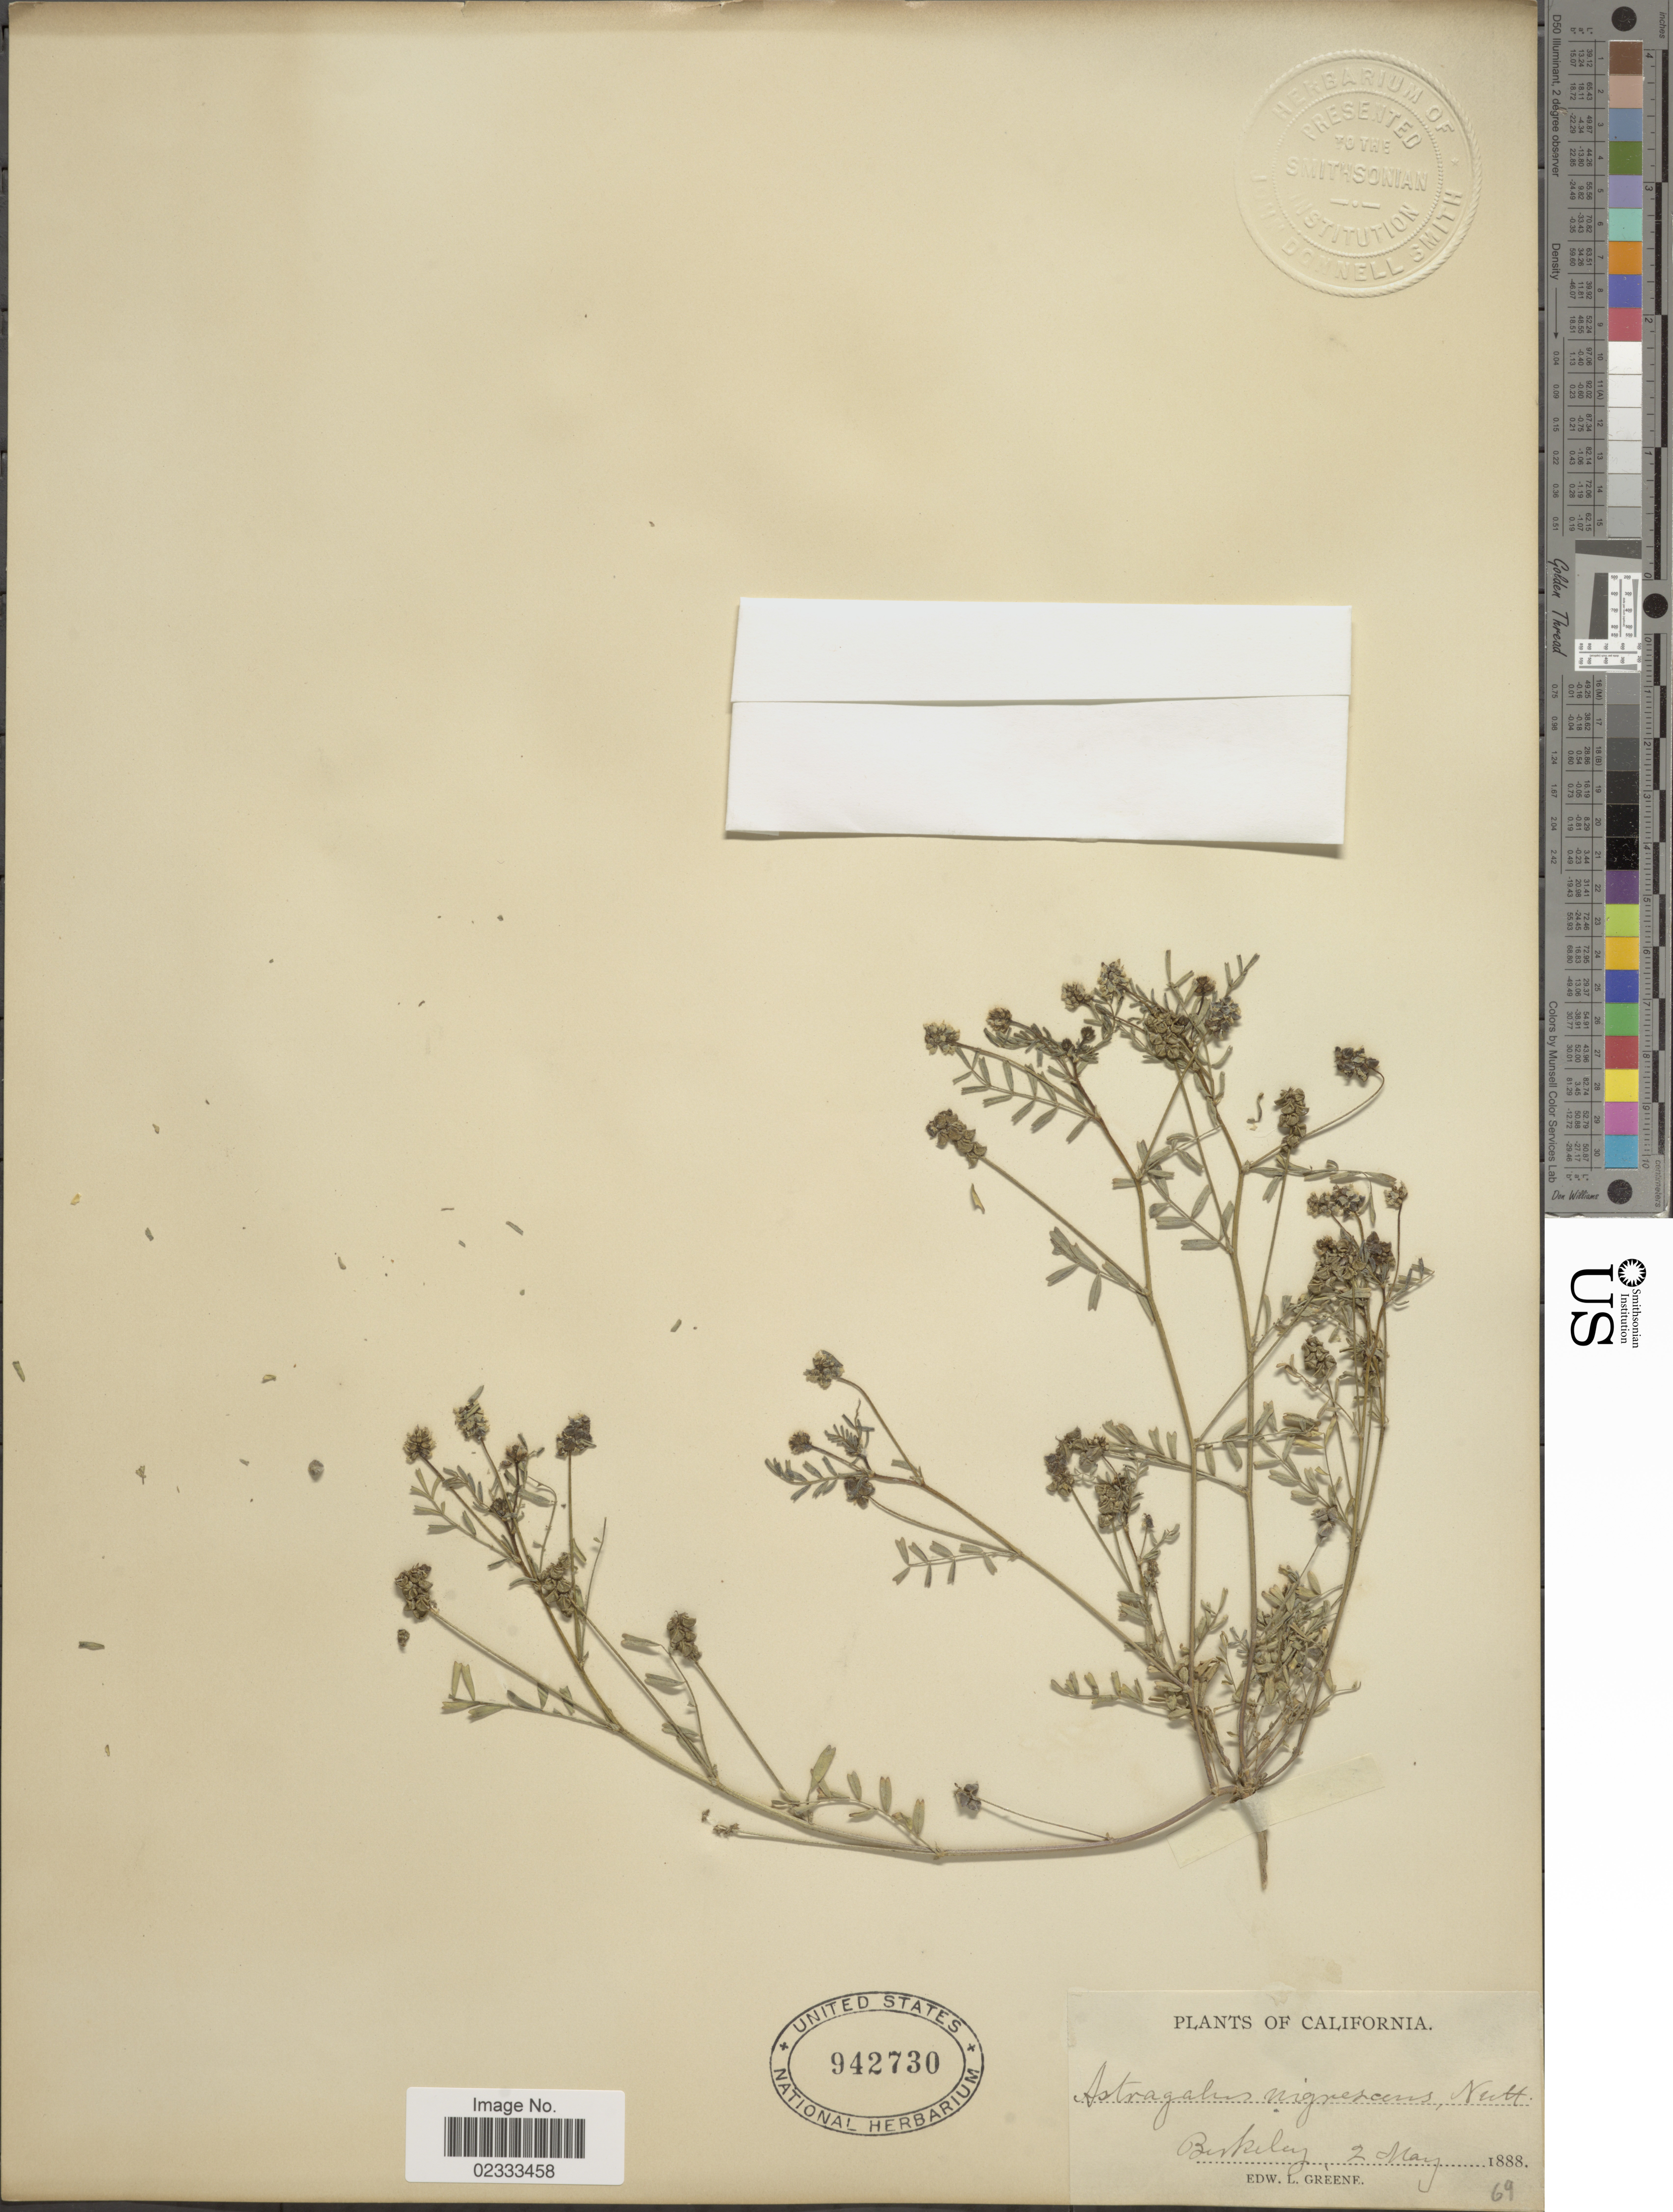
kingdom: Plantae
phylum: Tracheophyta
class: Magnoliopsida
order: Fabales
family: Fabaceae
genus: Astragalus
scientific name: Astragalus nigrescens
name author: Pall.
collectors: E. L. Greene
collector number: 69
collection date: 1888-05-02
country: United States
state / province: California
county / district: Alameda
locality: Berkeley.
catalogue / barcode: US 942730